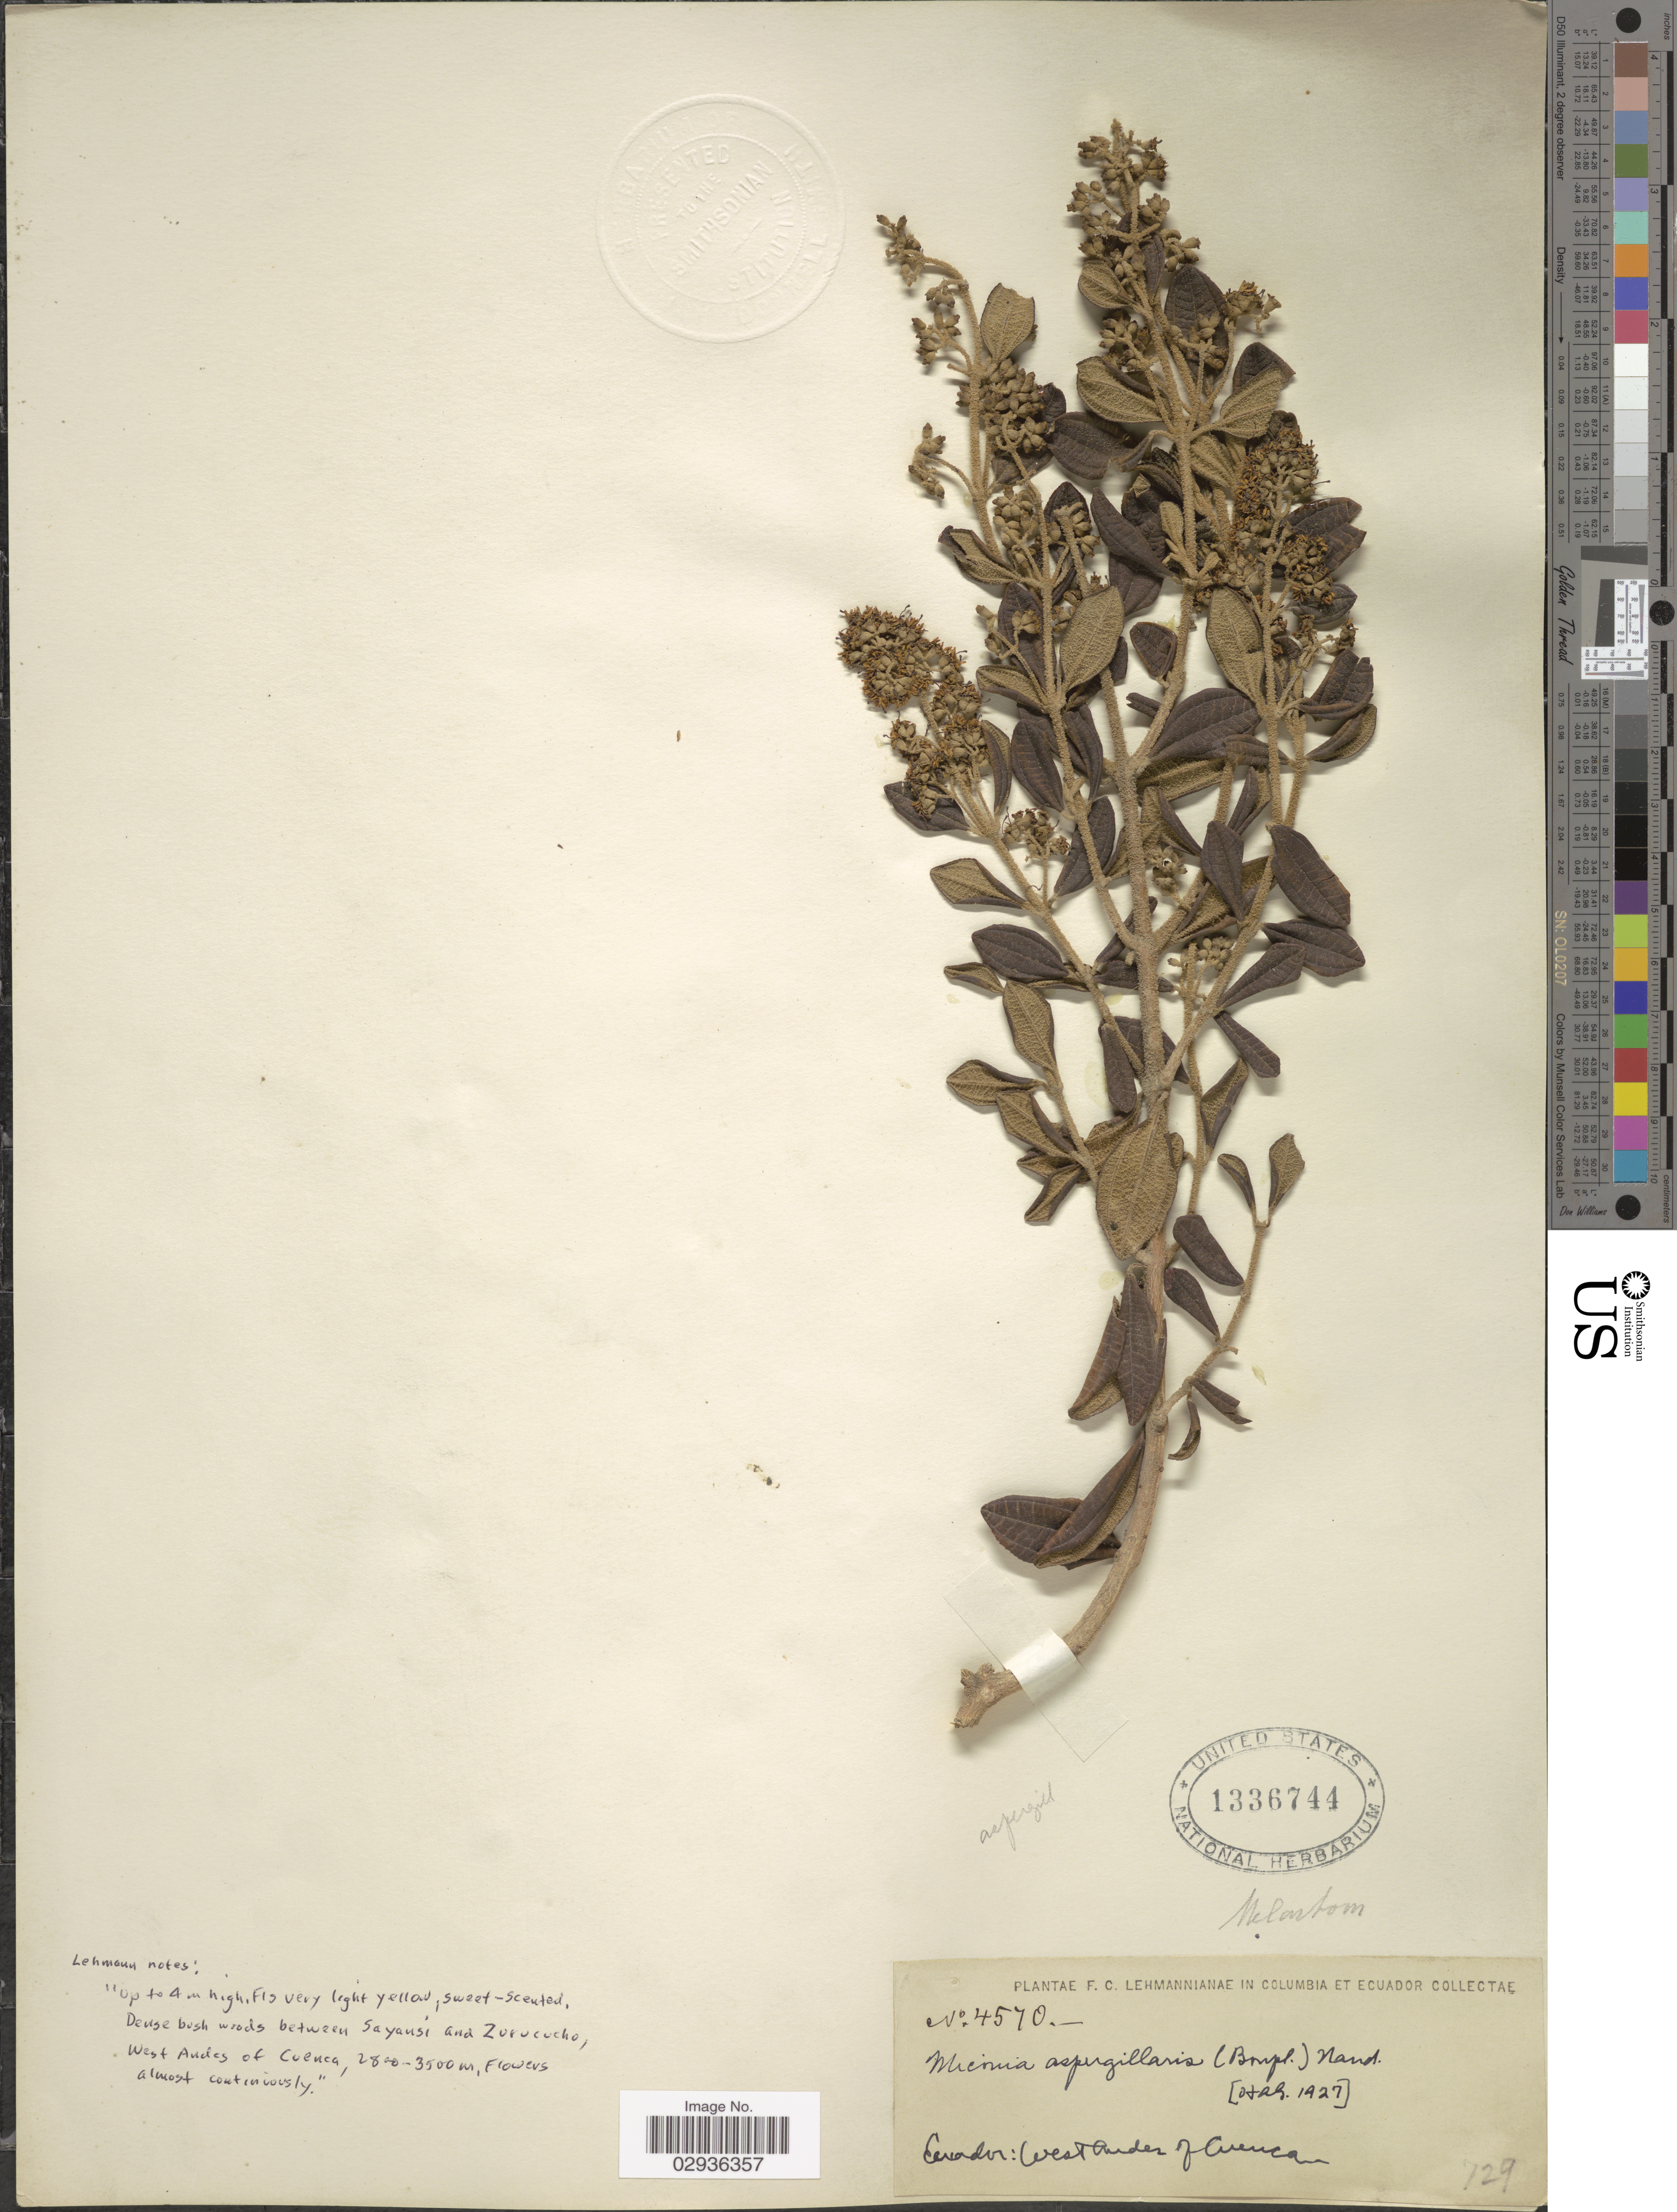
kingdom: Plantae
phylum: Tracheophyta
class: Magnoliopsida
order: Myrtales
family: Melastomataceae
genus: Miconia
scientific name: Miconia aspergillaris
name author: (Bonpl.) Naudin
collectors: F. C. Lehmann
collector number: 4570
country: Ecuador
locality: Between Sayansi and Zurucucho, West Andes of Cuenca.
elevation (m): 2800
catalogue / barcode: US 1336744